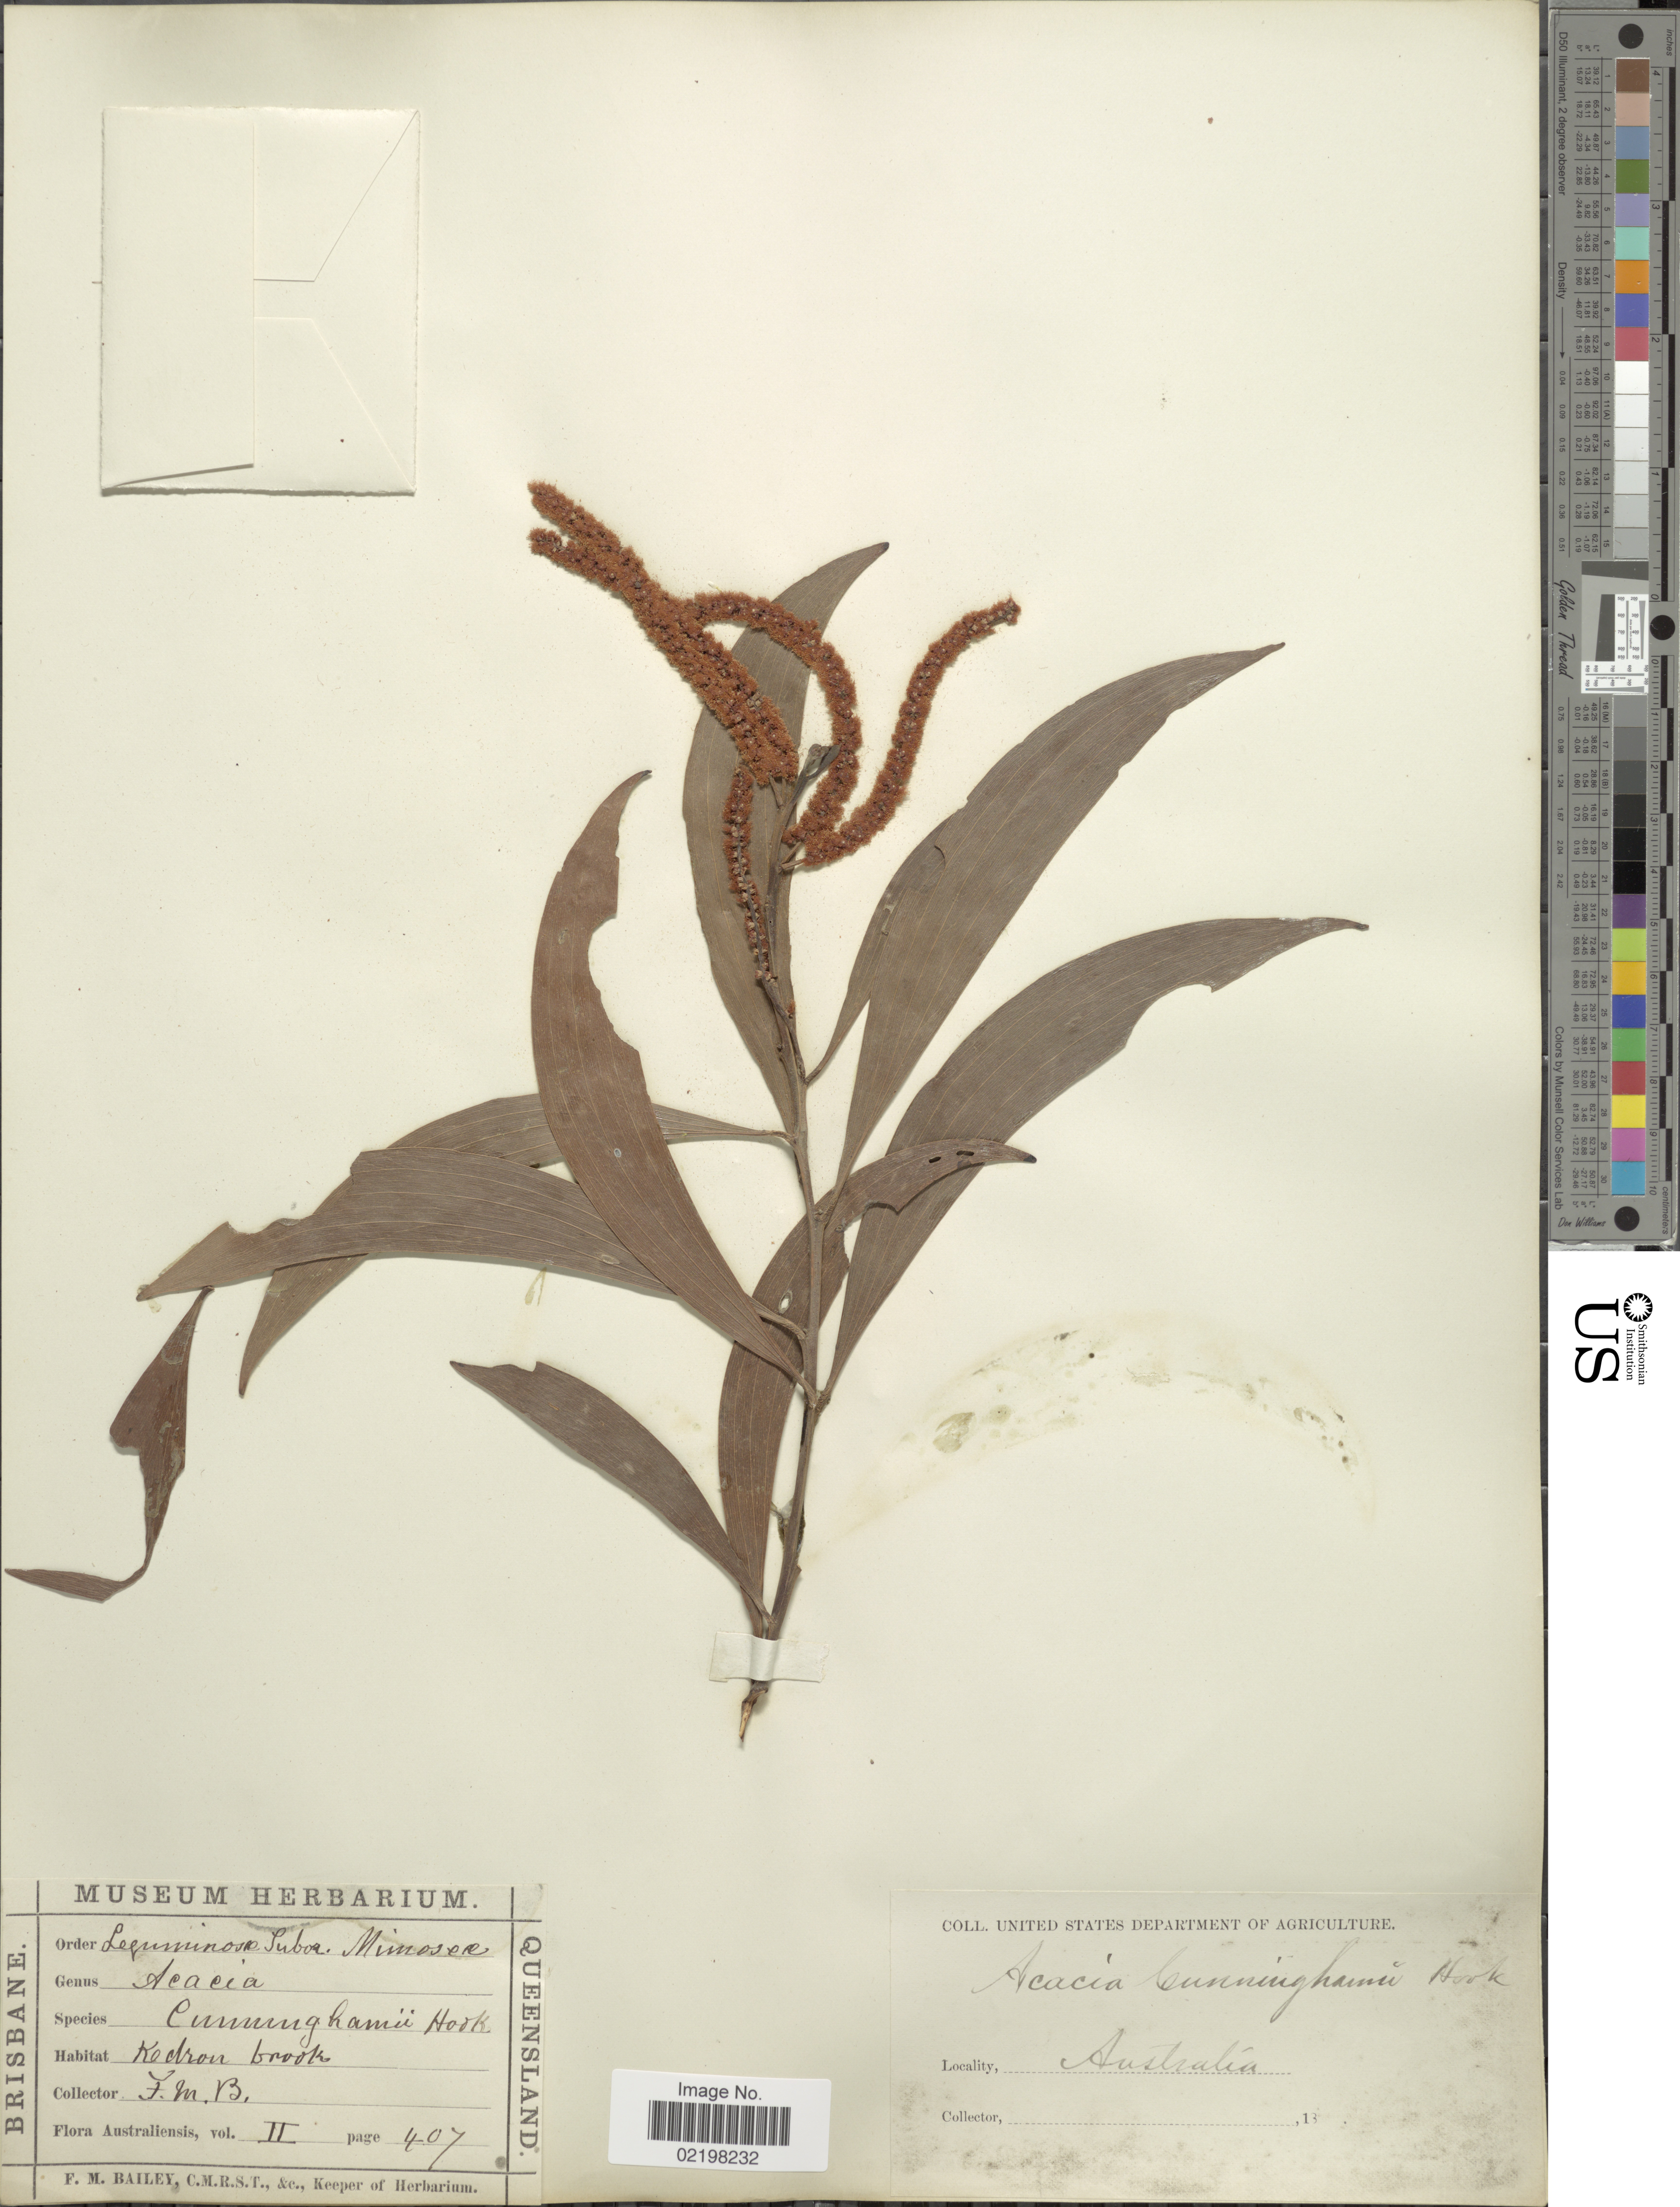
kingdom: Plantae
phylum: Tracheophyta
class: Magnoliopsida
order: Fabales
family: Fabaceae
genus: Acacia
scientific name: Acacia cunninghamii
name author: Hook.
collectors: F. M. Bailey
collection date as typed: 18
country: Australia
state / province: Queensland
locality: Kedron brook.